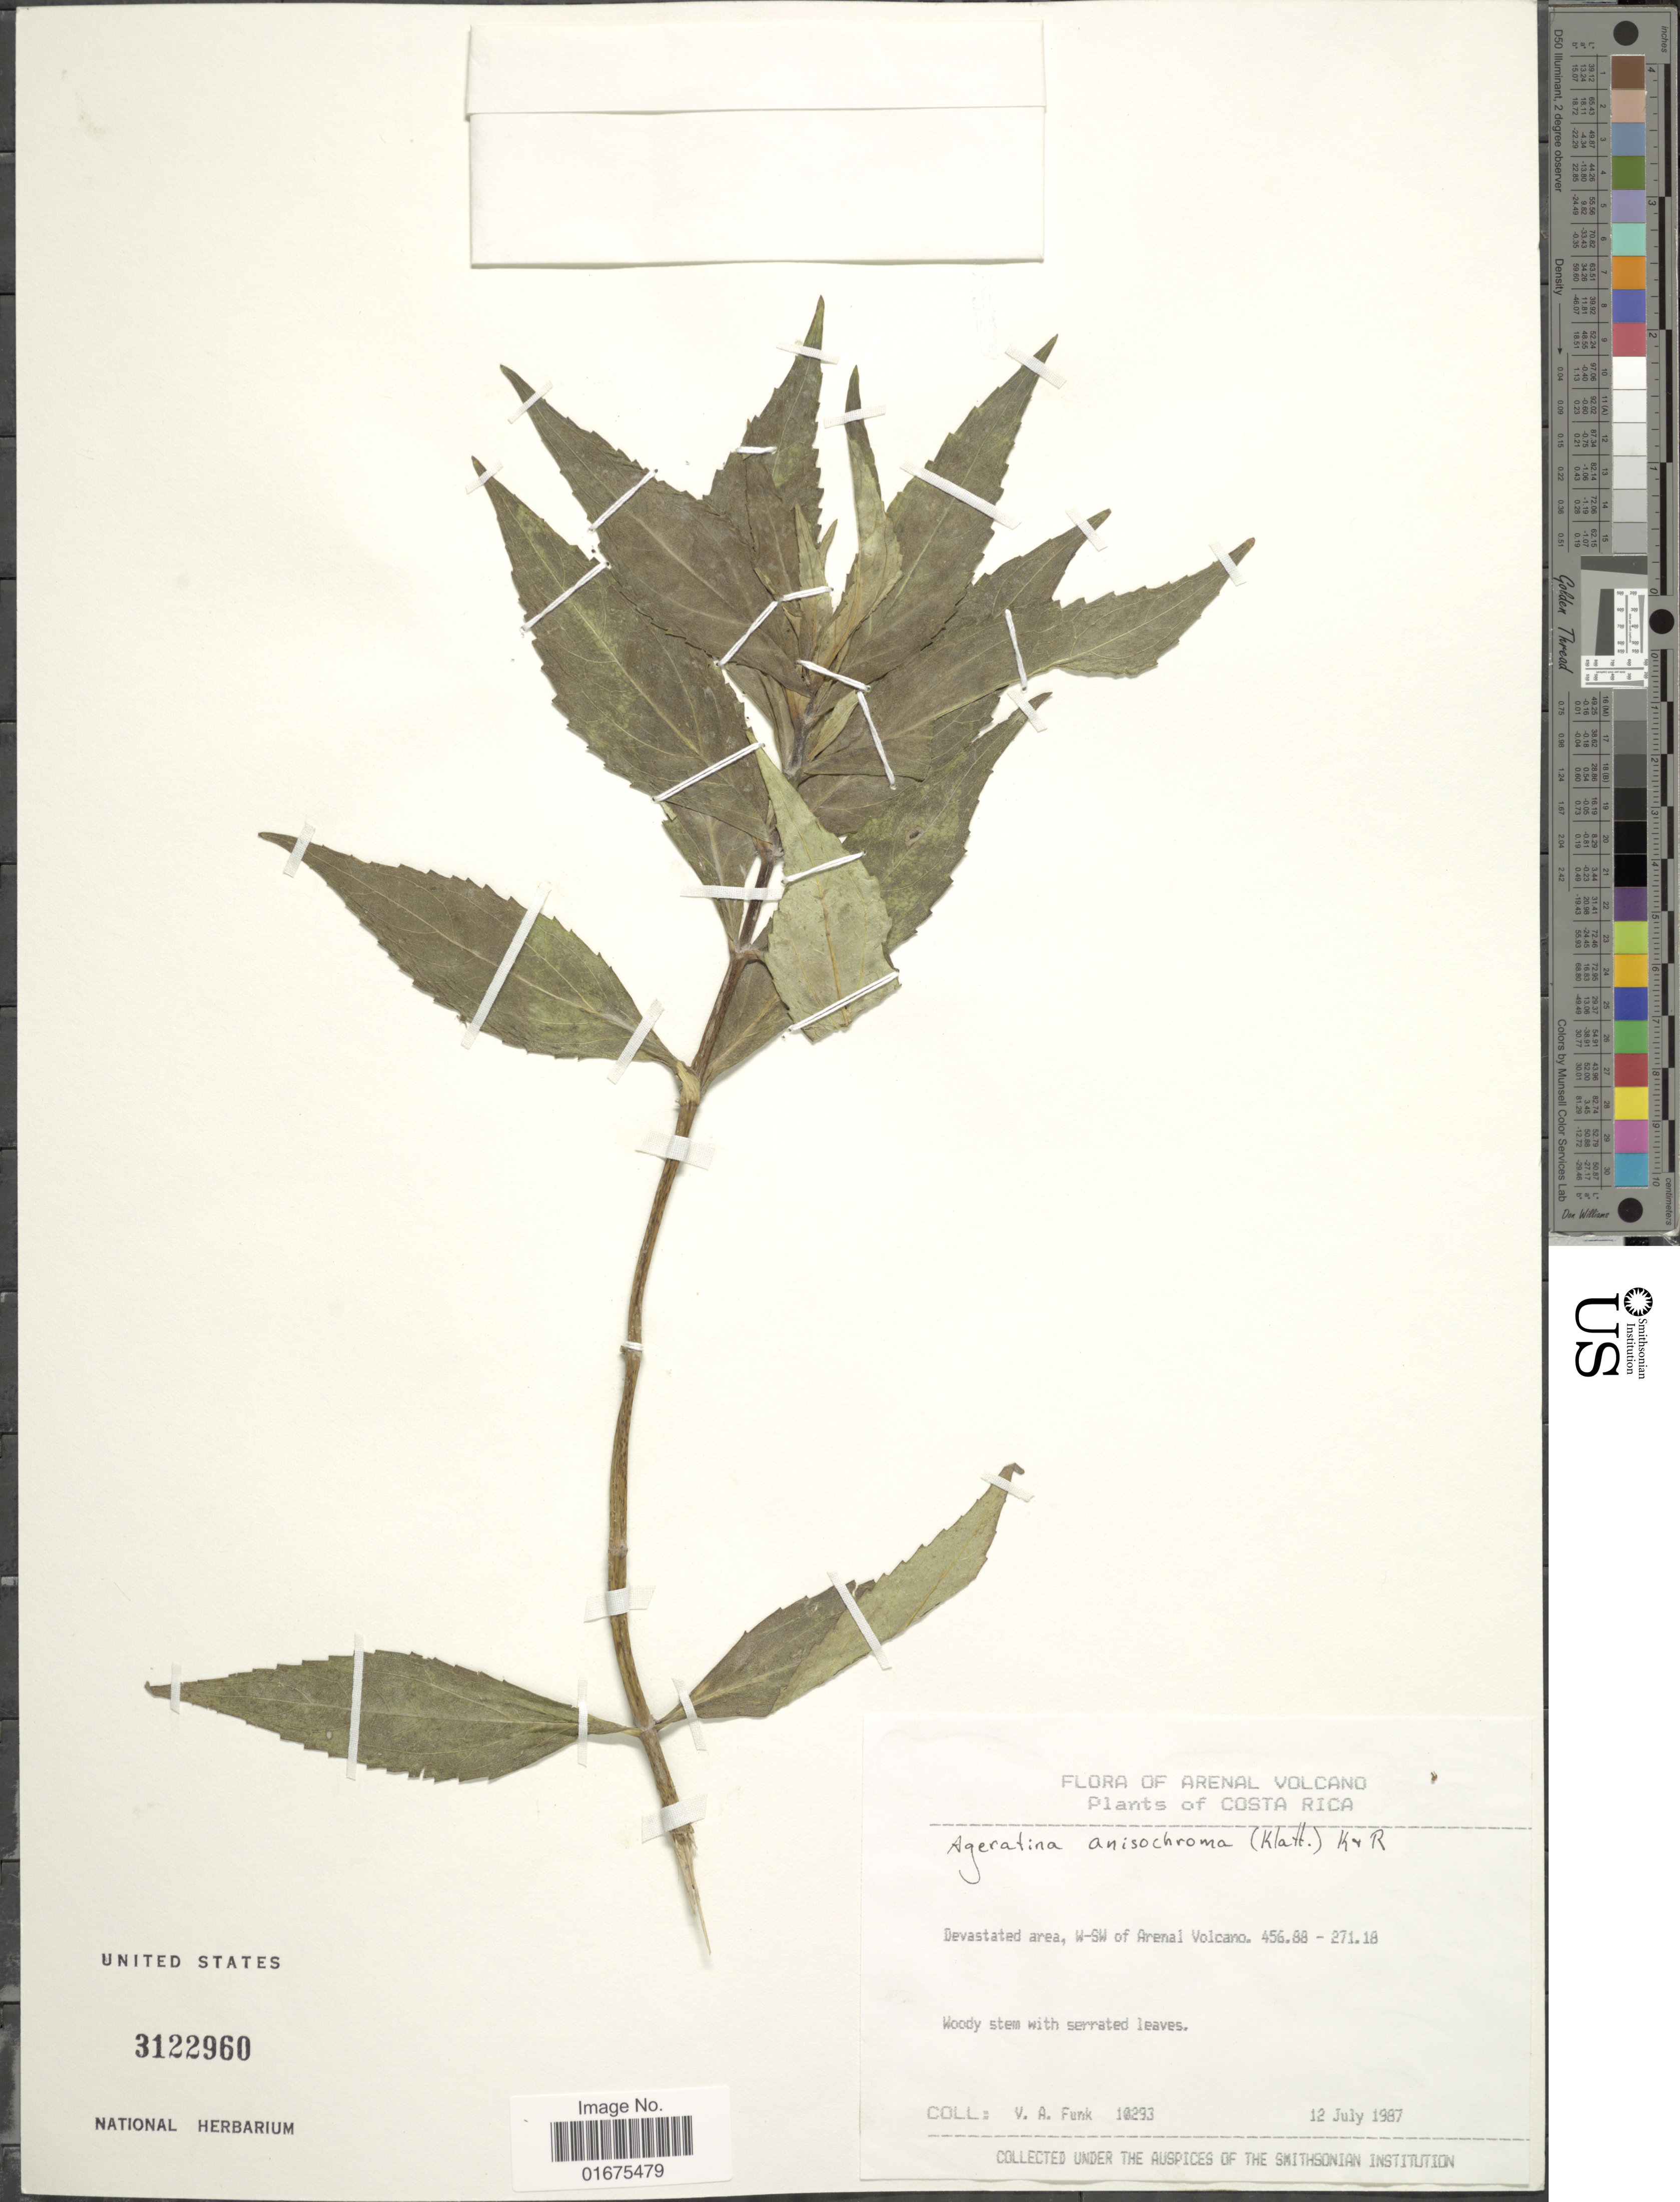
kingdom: Plantae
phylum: Tracheophyta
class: Magnoliopsida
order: Asterales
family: Asteraceae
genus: Ageratina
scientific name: Ageratina anisochroma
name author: (Klatt) R.M. King & H. Rob.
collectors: V. Funk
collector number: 10293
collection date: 1987-07-12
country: Costa Rica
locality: Arenal Volcano, Devastated area, W-SW of Arenal Volcano 456.88 - 271.18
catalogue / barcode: US 3122960